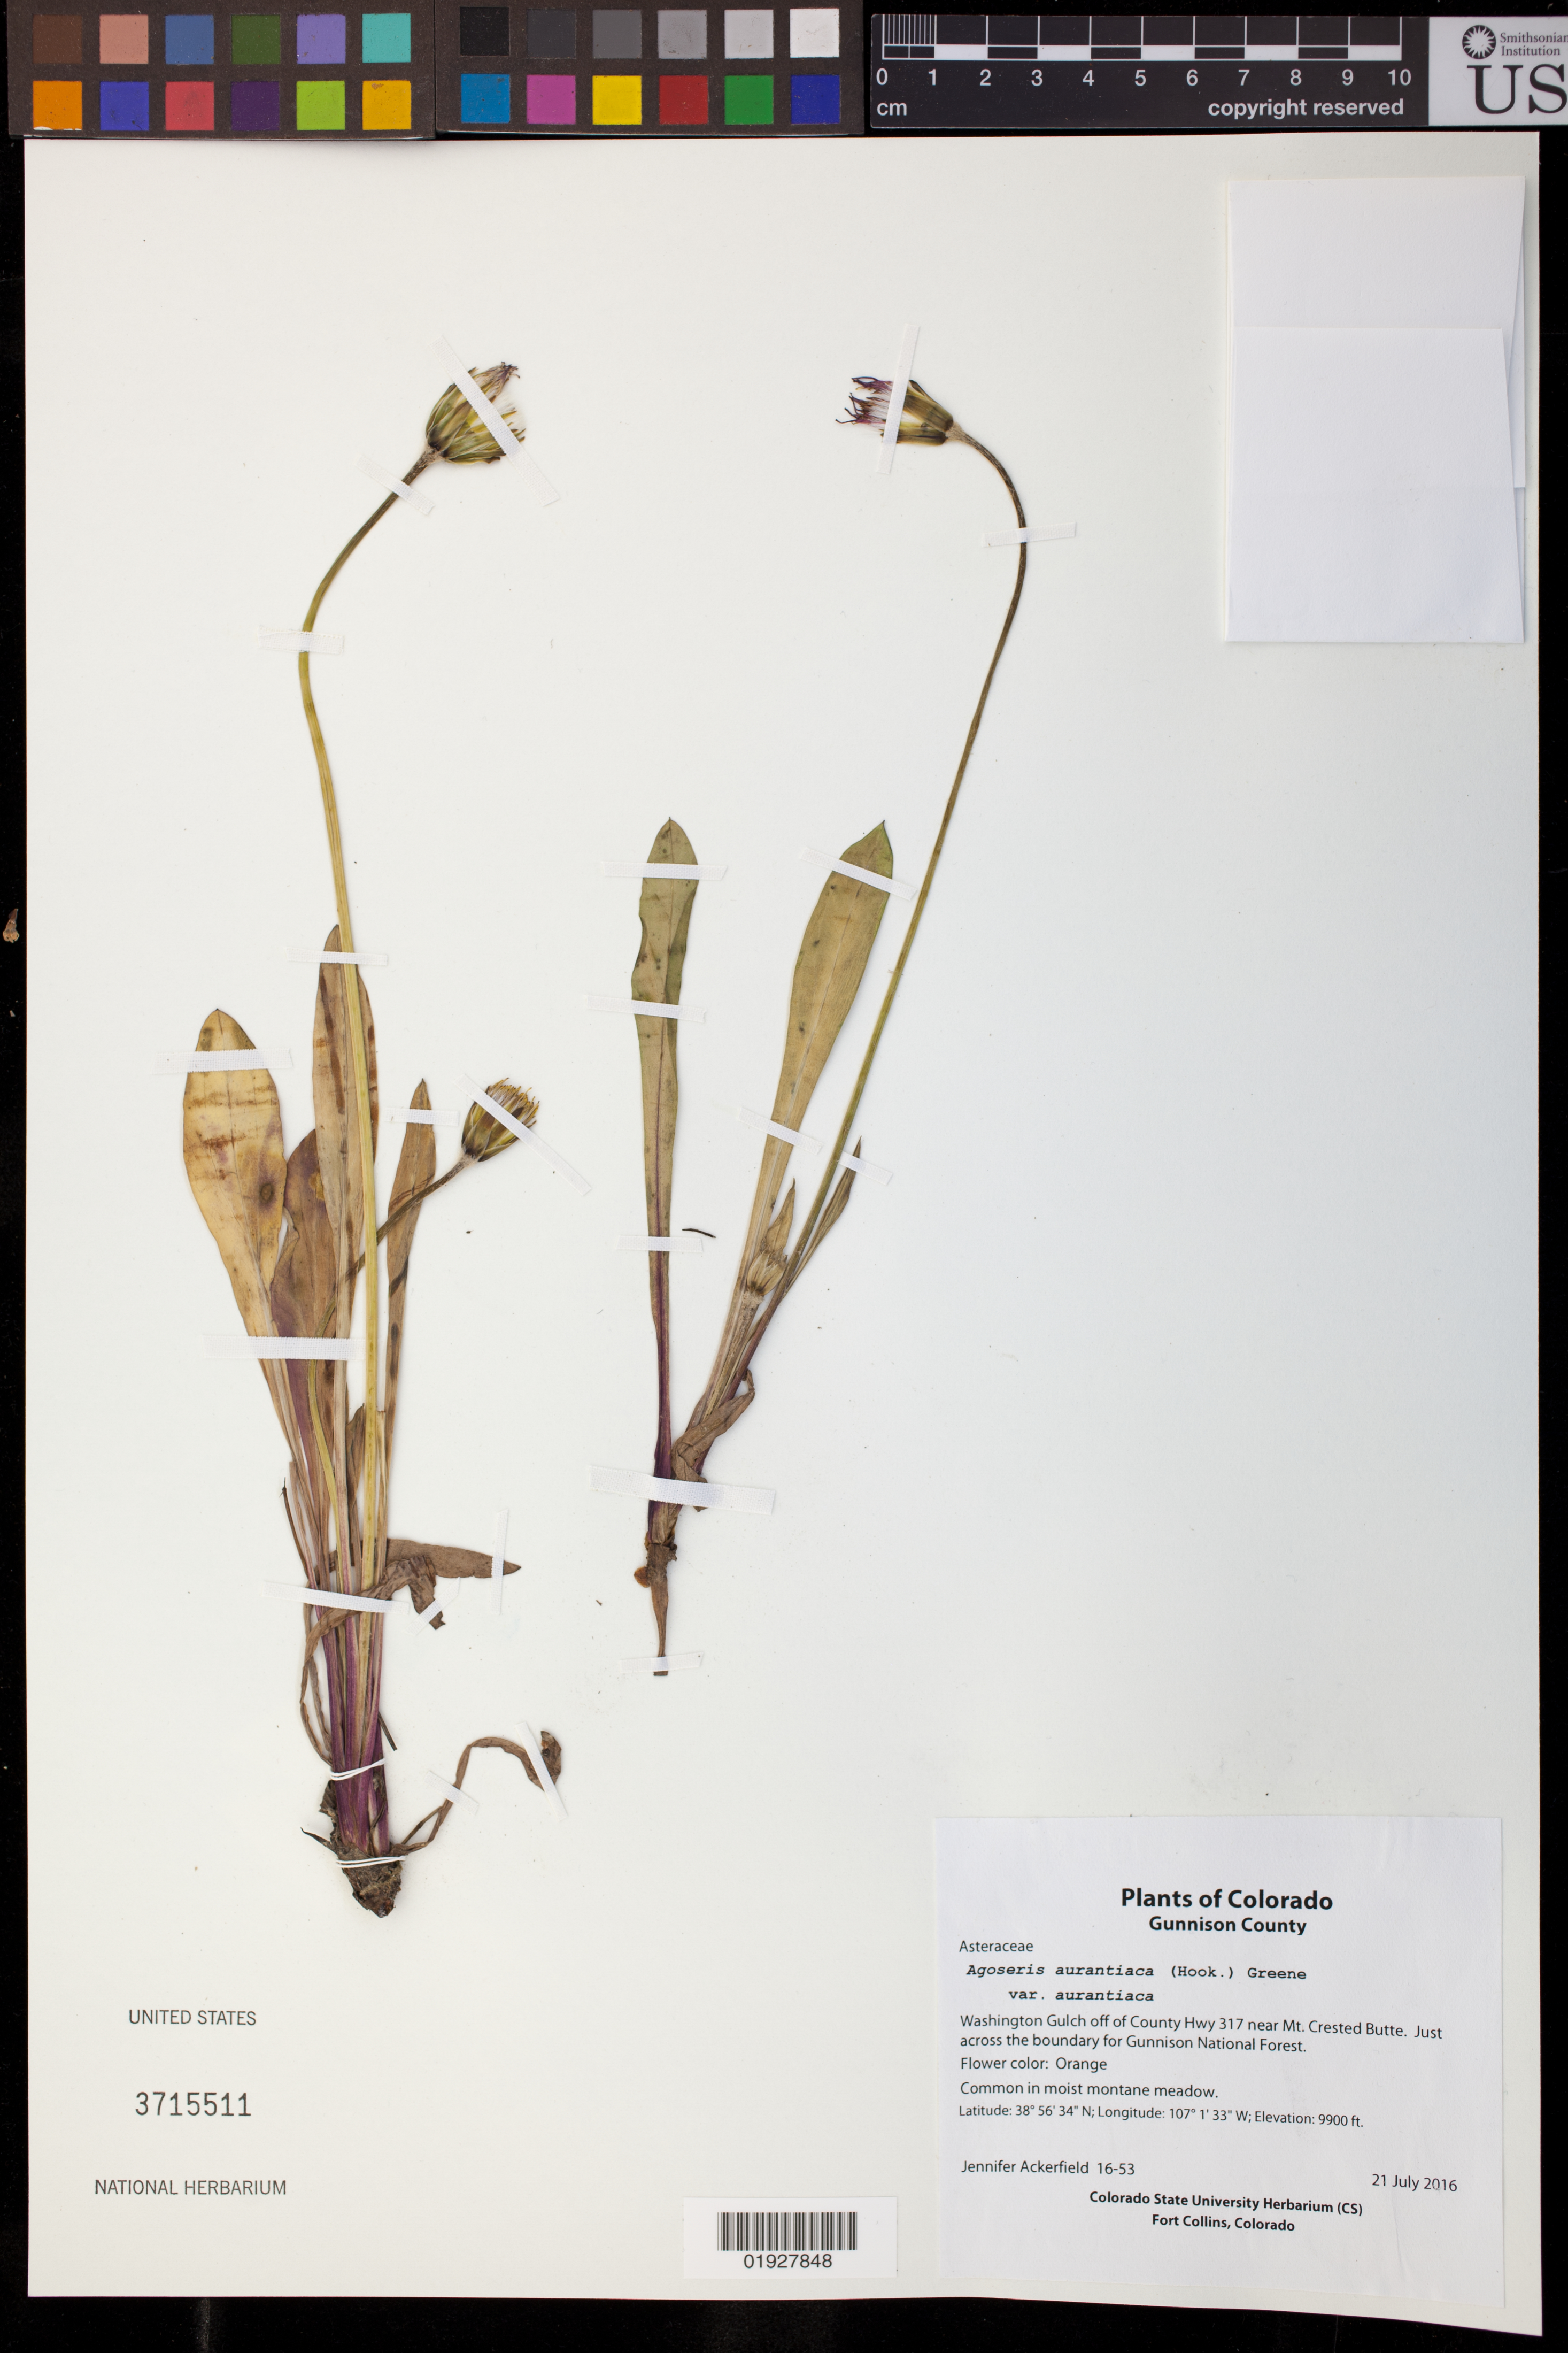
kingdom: Plantae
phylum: Tracheophyta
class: Magnoliopsida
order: Asterales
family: Asteraceae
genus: Agoseris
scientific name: Agoseris aurantiaca var. aurantiaca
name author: (Hook.) Greene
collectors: J. Ackerfield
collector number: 16-53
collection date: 2016-07-21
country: United States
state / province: Colorado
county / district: Gunnison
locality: Washington Gulch off of County Hwy 317 near Mt. Crested Butte. Just across the boundary for Gunnison National Forest.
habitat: Common in moist montane meadow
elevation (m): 3018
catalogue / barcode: US 3715511